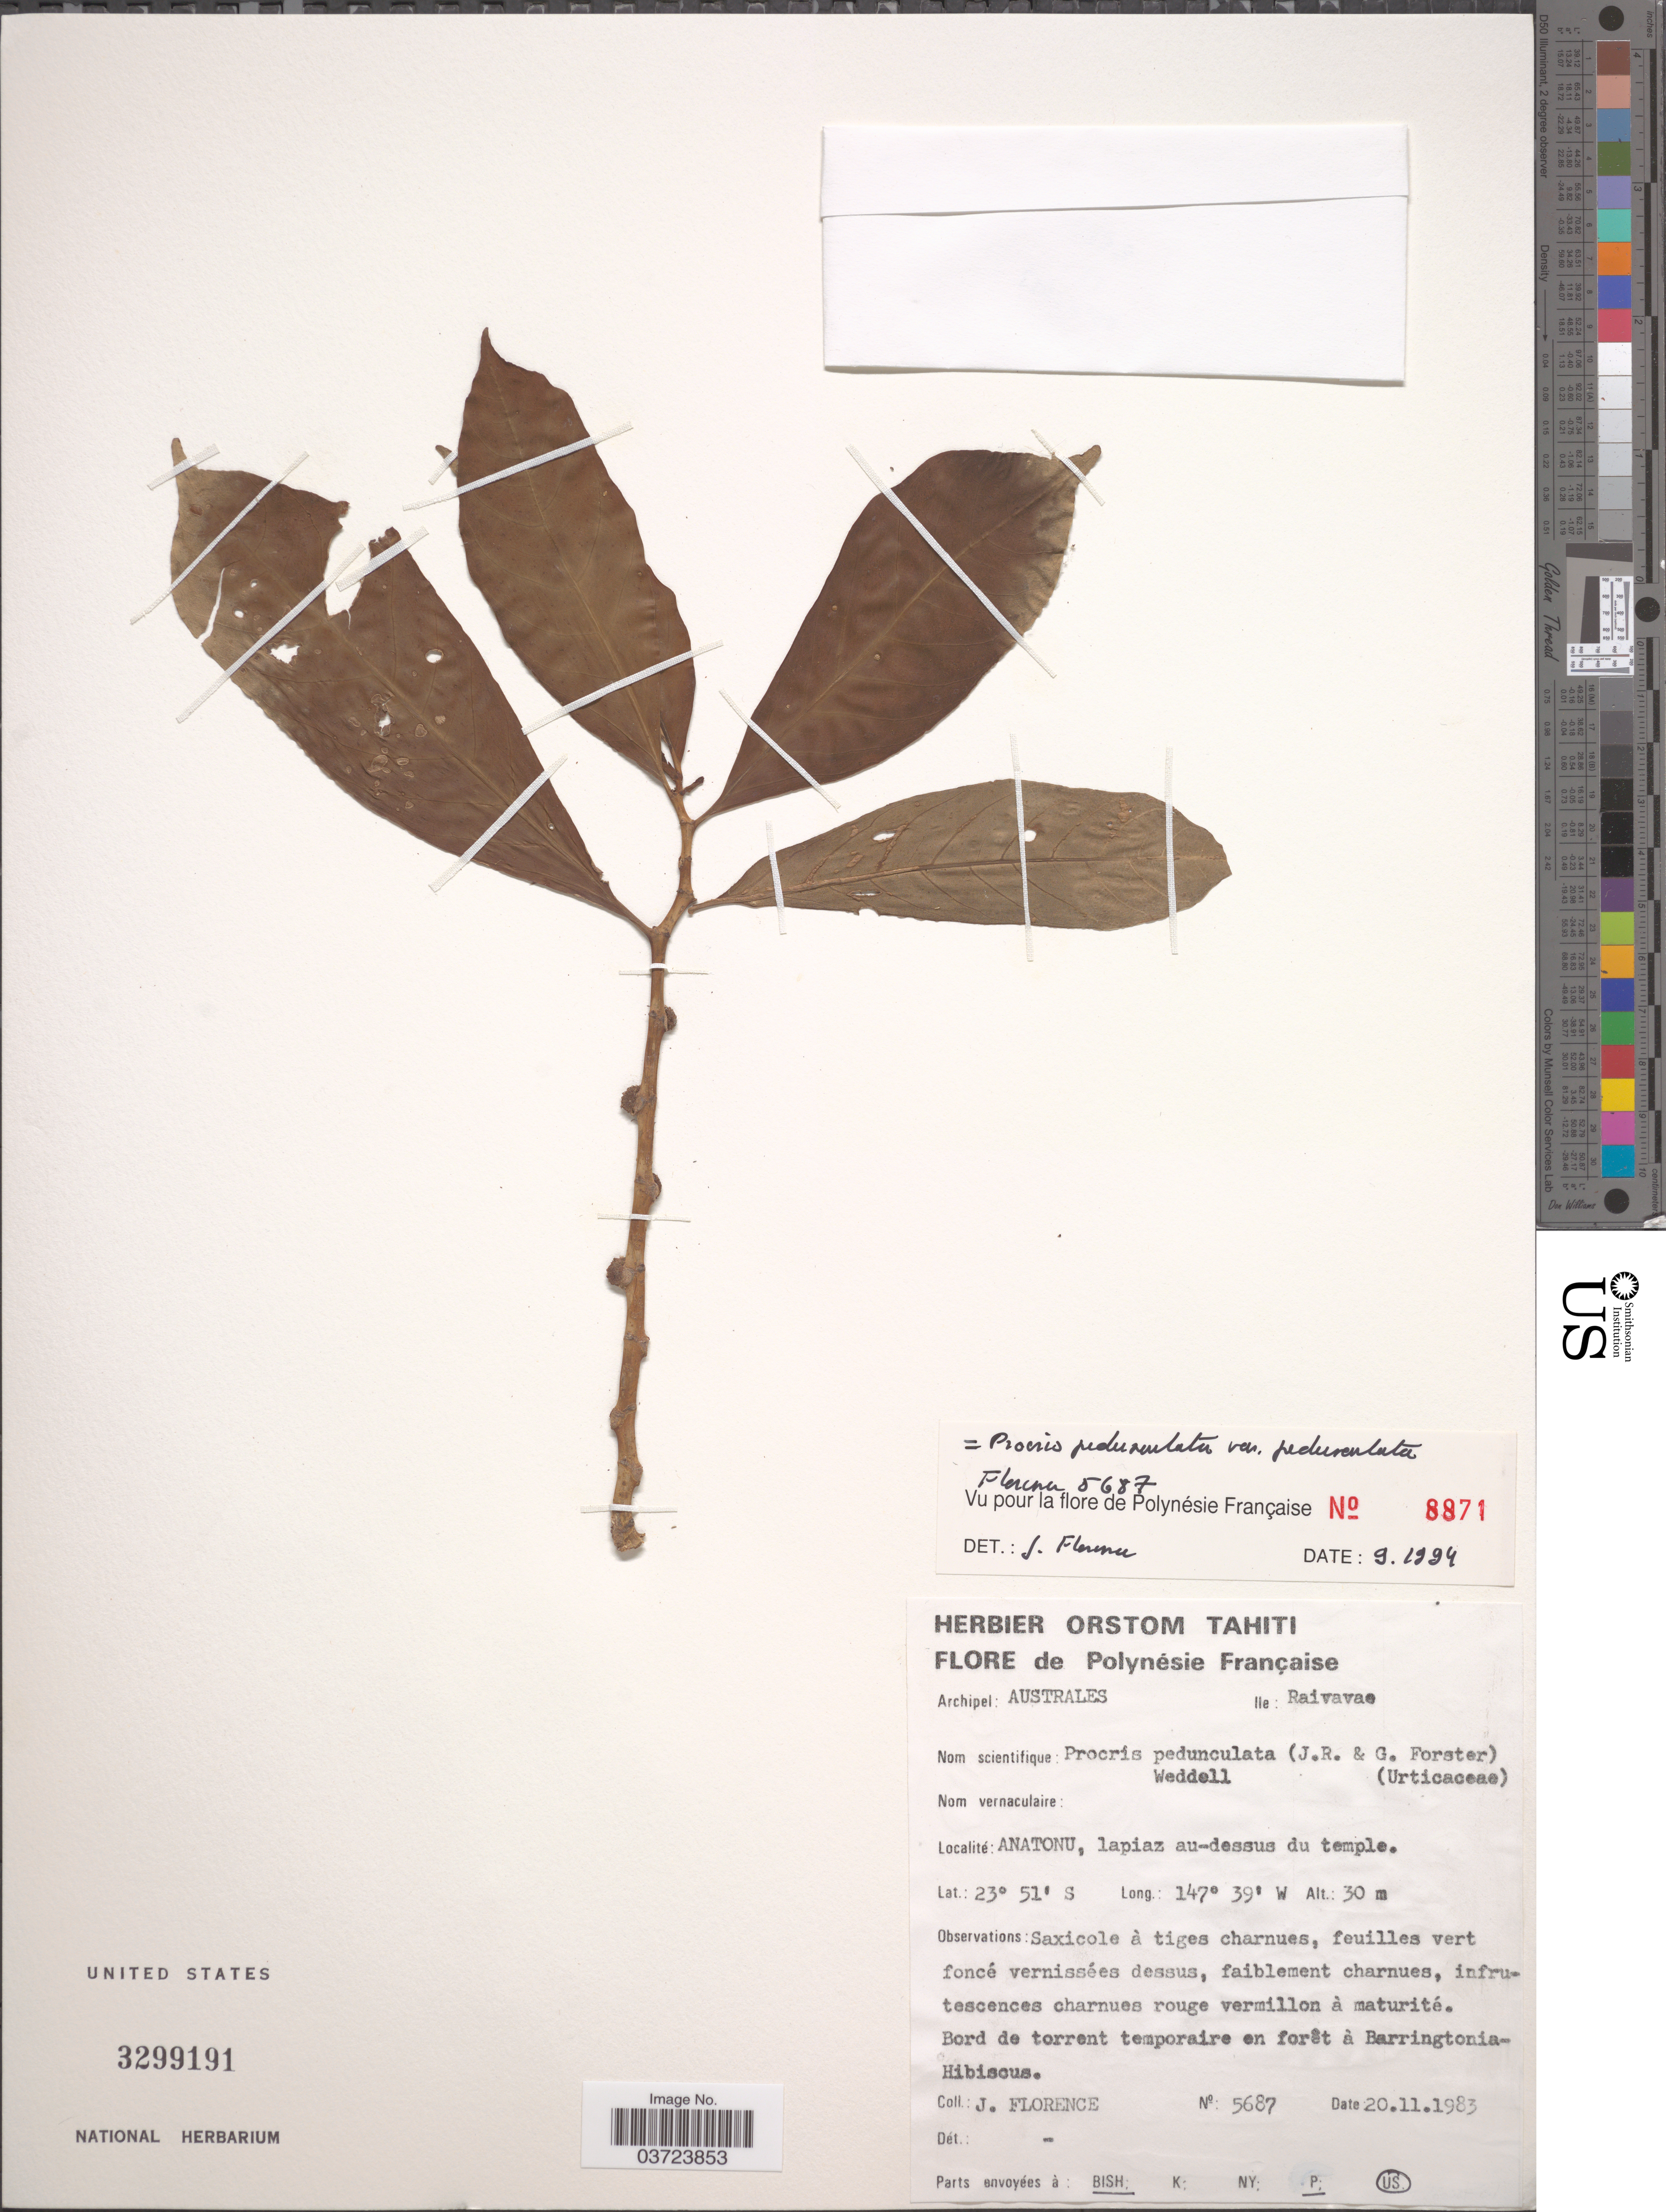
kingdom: Plantae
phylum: Tracheophyta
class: Magnoliopsida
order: Rosales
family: Urticaceae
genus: Procris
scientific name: Procris pedunculata var. pedunculata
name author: (J.R. Forst. & G. Forst.) Wedd.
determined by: Florence, J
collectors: J. Florence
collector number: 5687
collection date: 1983-11-20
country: French Polynesia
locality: Archipel: Australes. Ile: Raivavae. Anatonu, lapiaz au-dessus du temple.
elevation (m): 30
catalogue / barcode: US 3299191